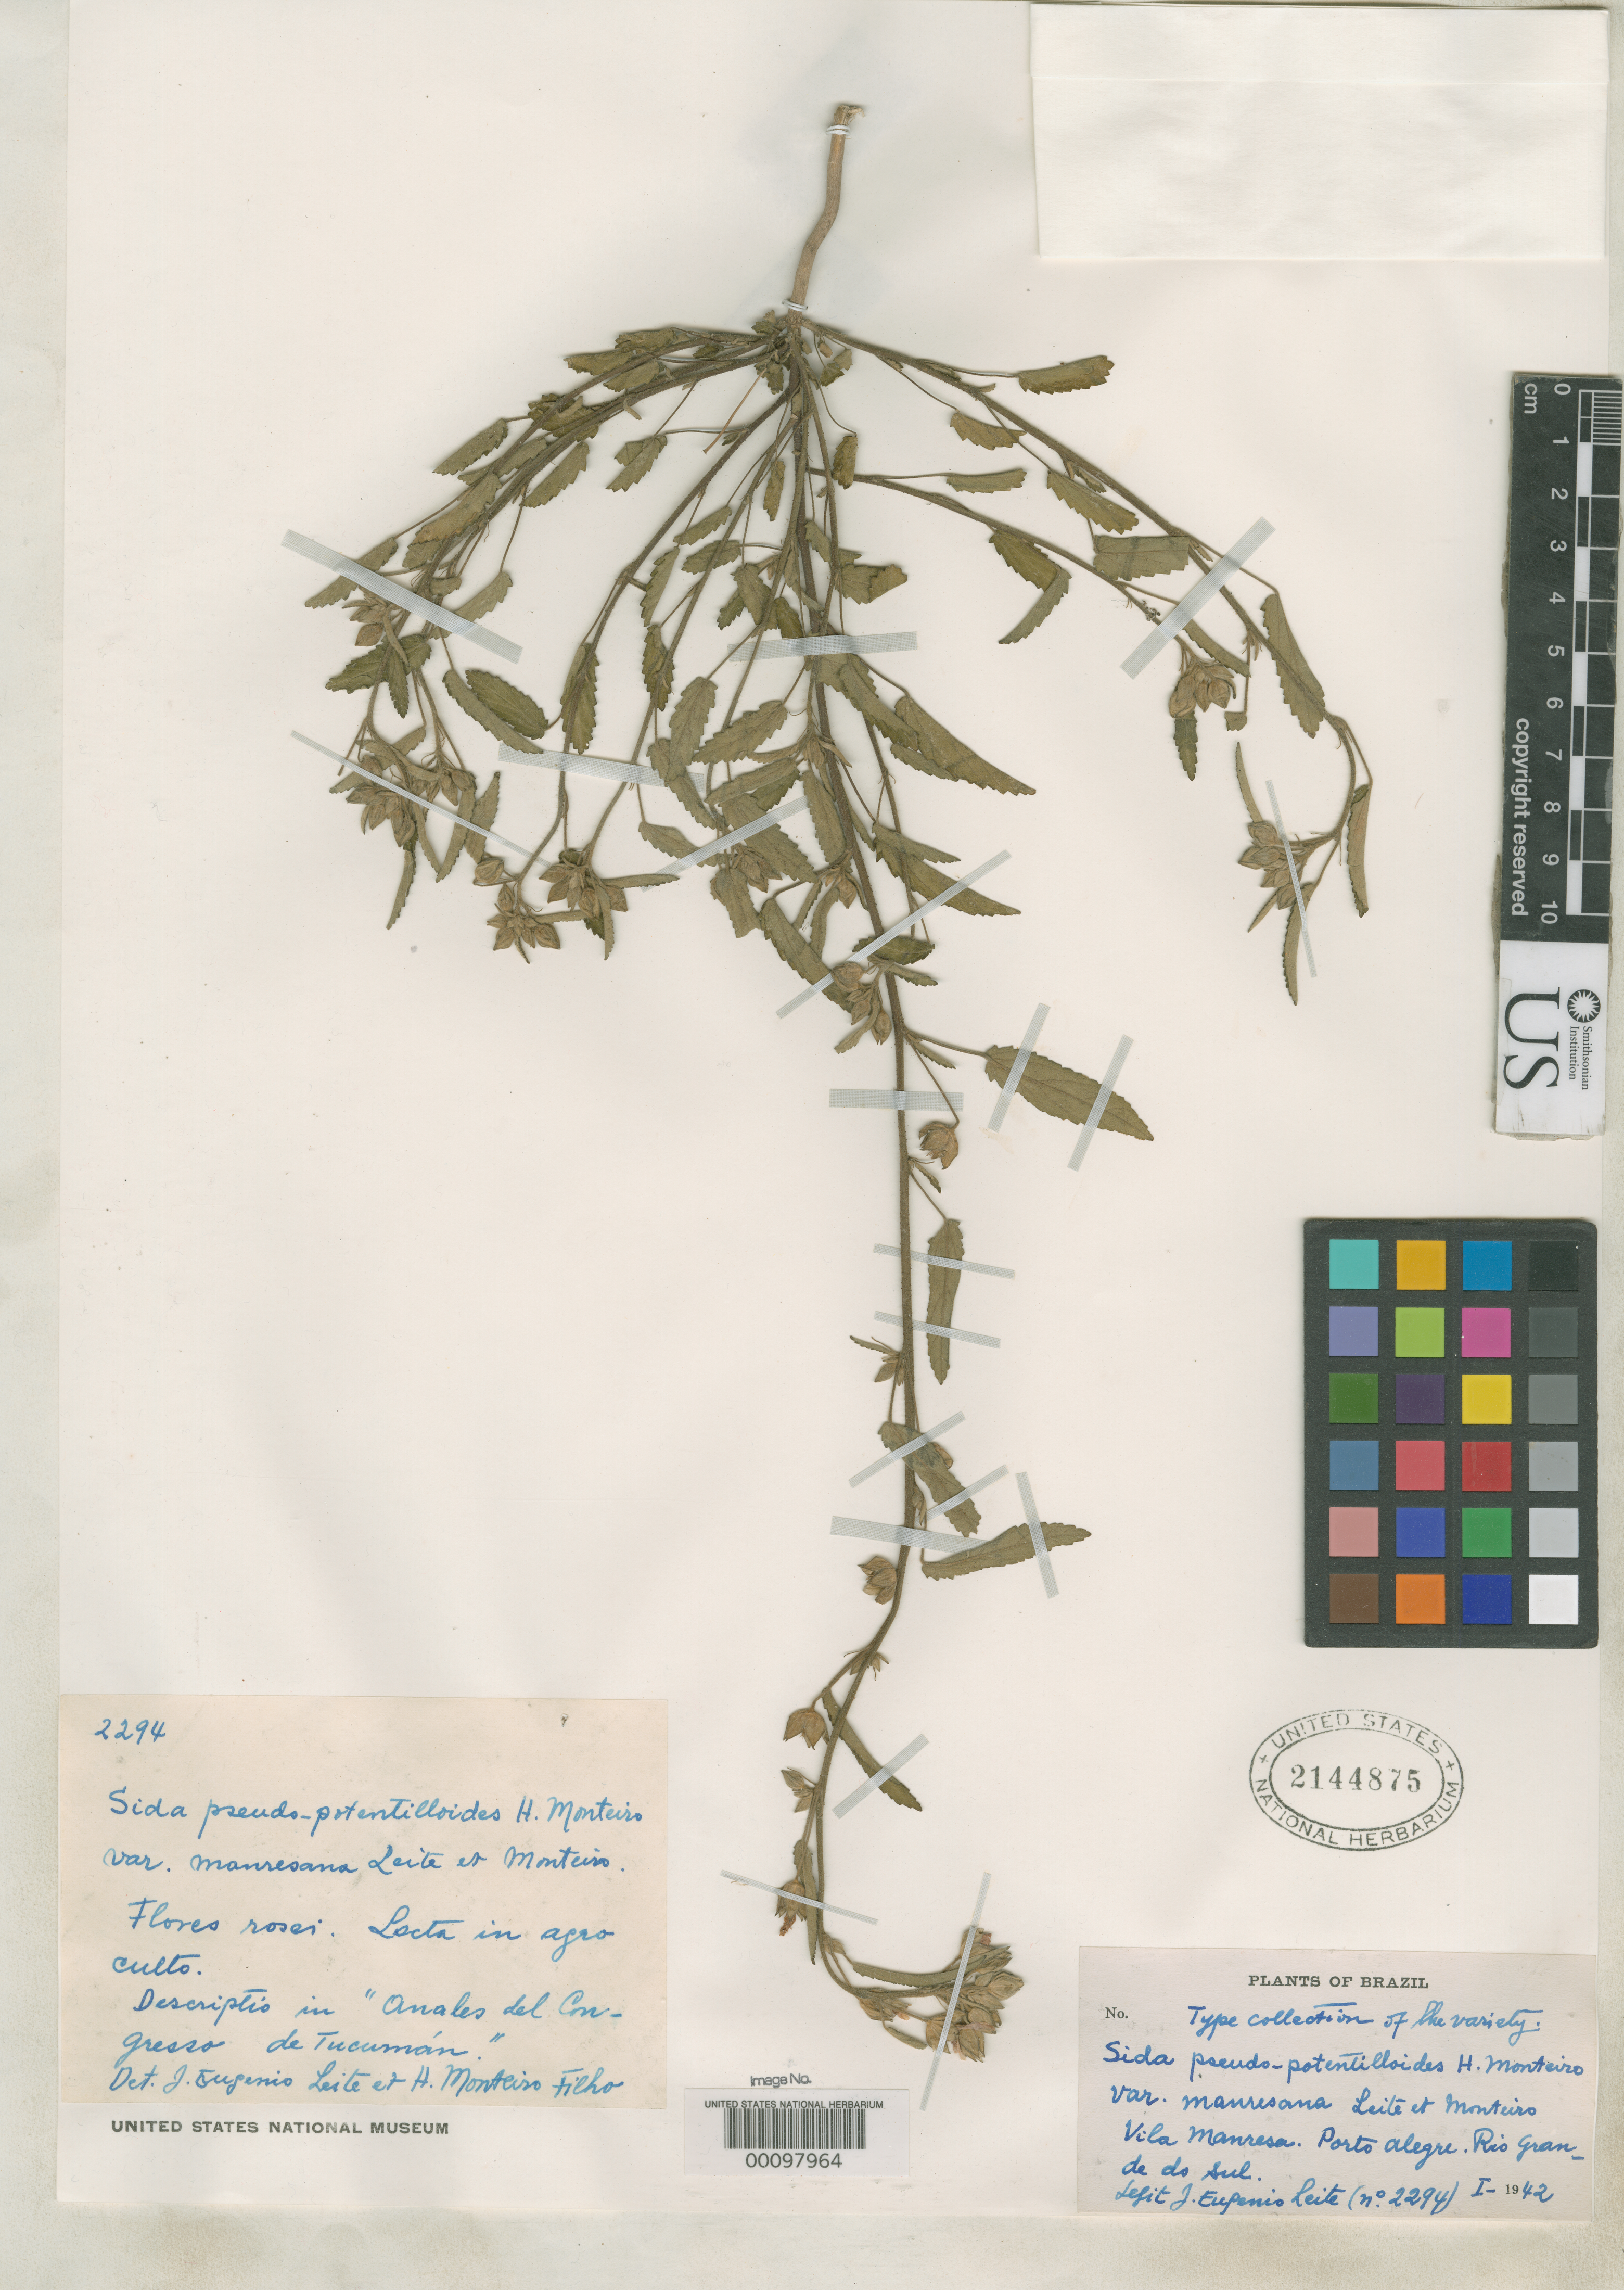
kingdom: Plantae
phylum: Tracheophyta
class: Magnoliopsida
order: Malvales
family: Malvaceae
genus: Sida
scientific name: Sida pseudopotentilloides var. manresana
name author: Leite & da Monteirofilho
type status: Isotype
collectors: J. E. Leite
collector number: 2294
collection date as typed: Jan 1942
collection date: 1942-01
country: Brazil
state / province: Rio Grande do Sul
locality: Porto Alegre, Vila Manresa.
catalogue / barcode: US 2144875